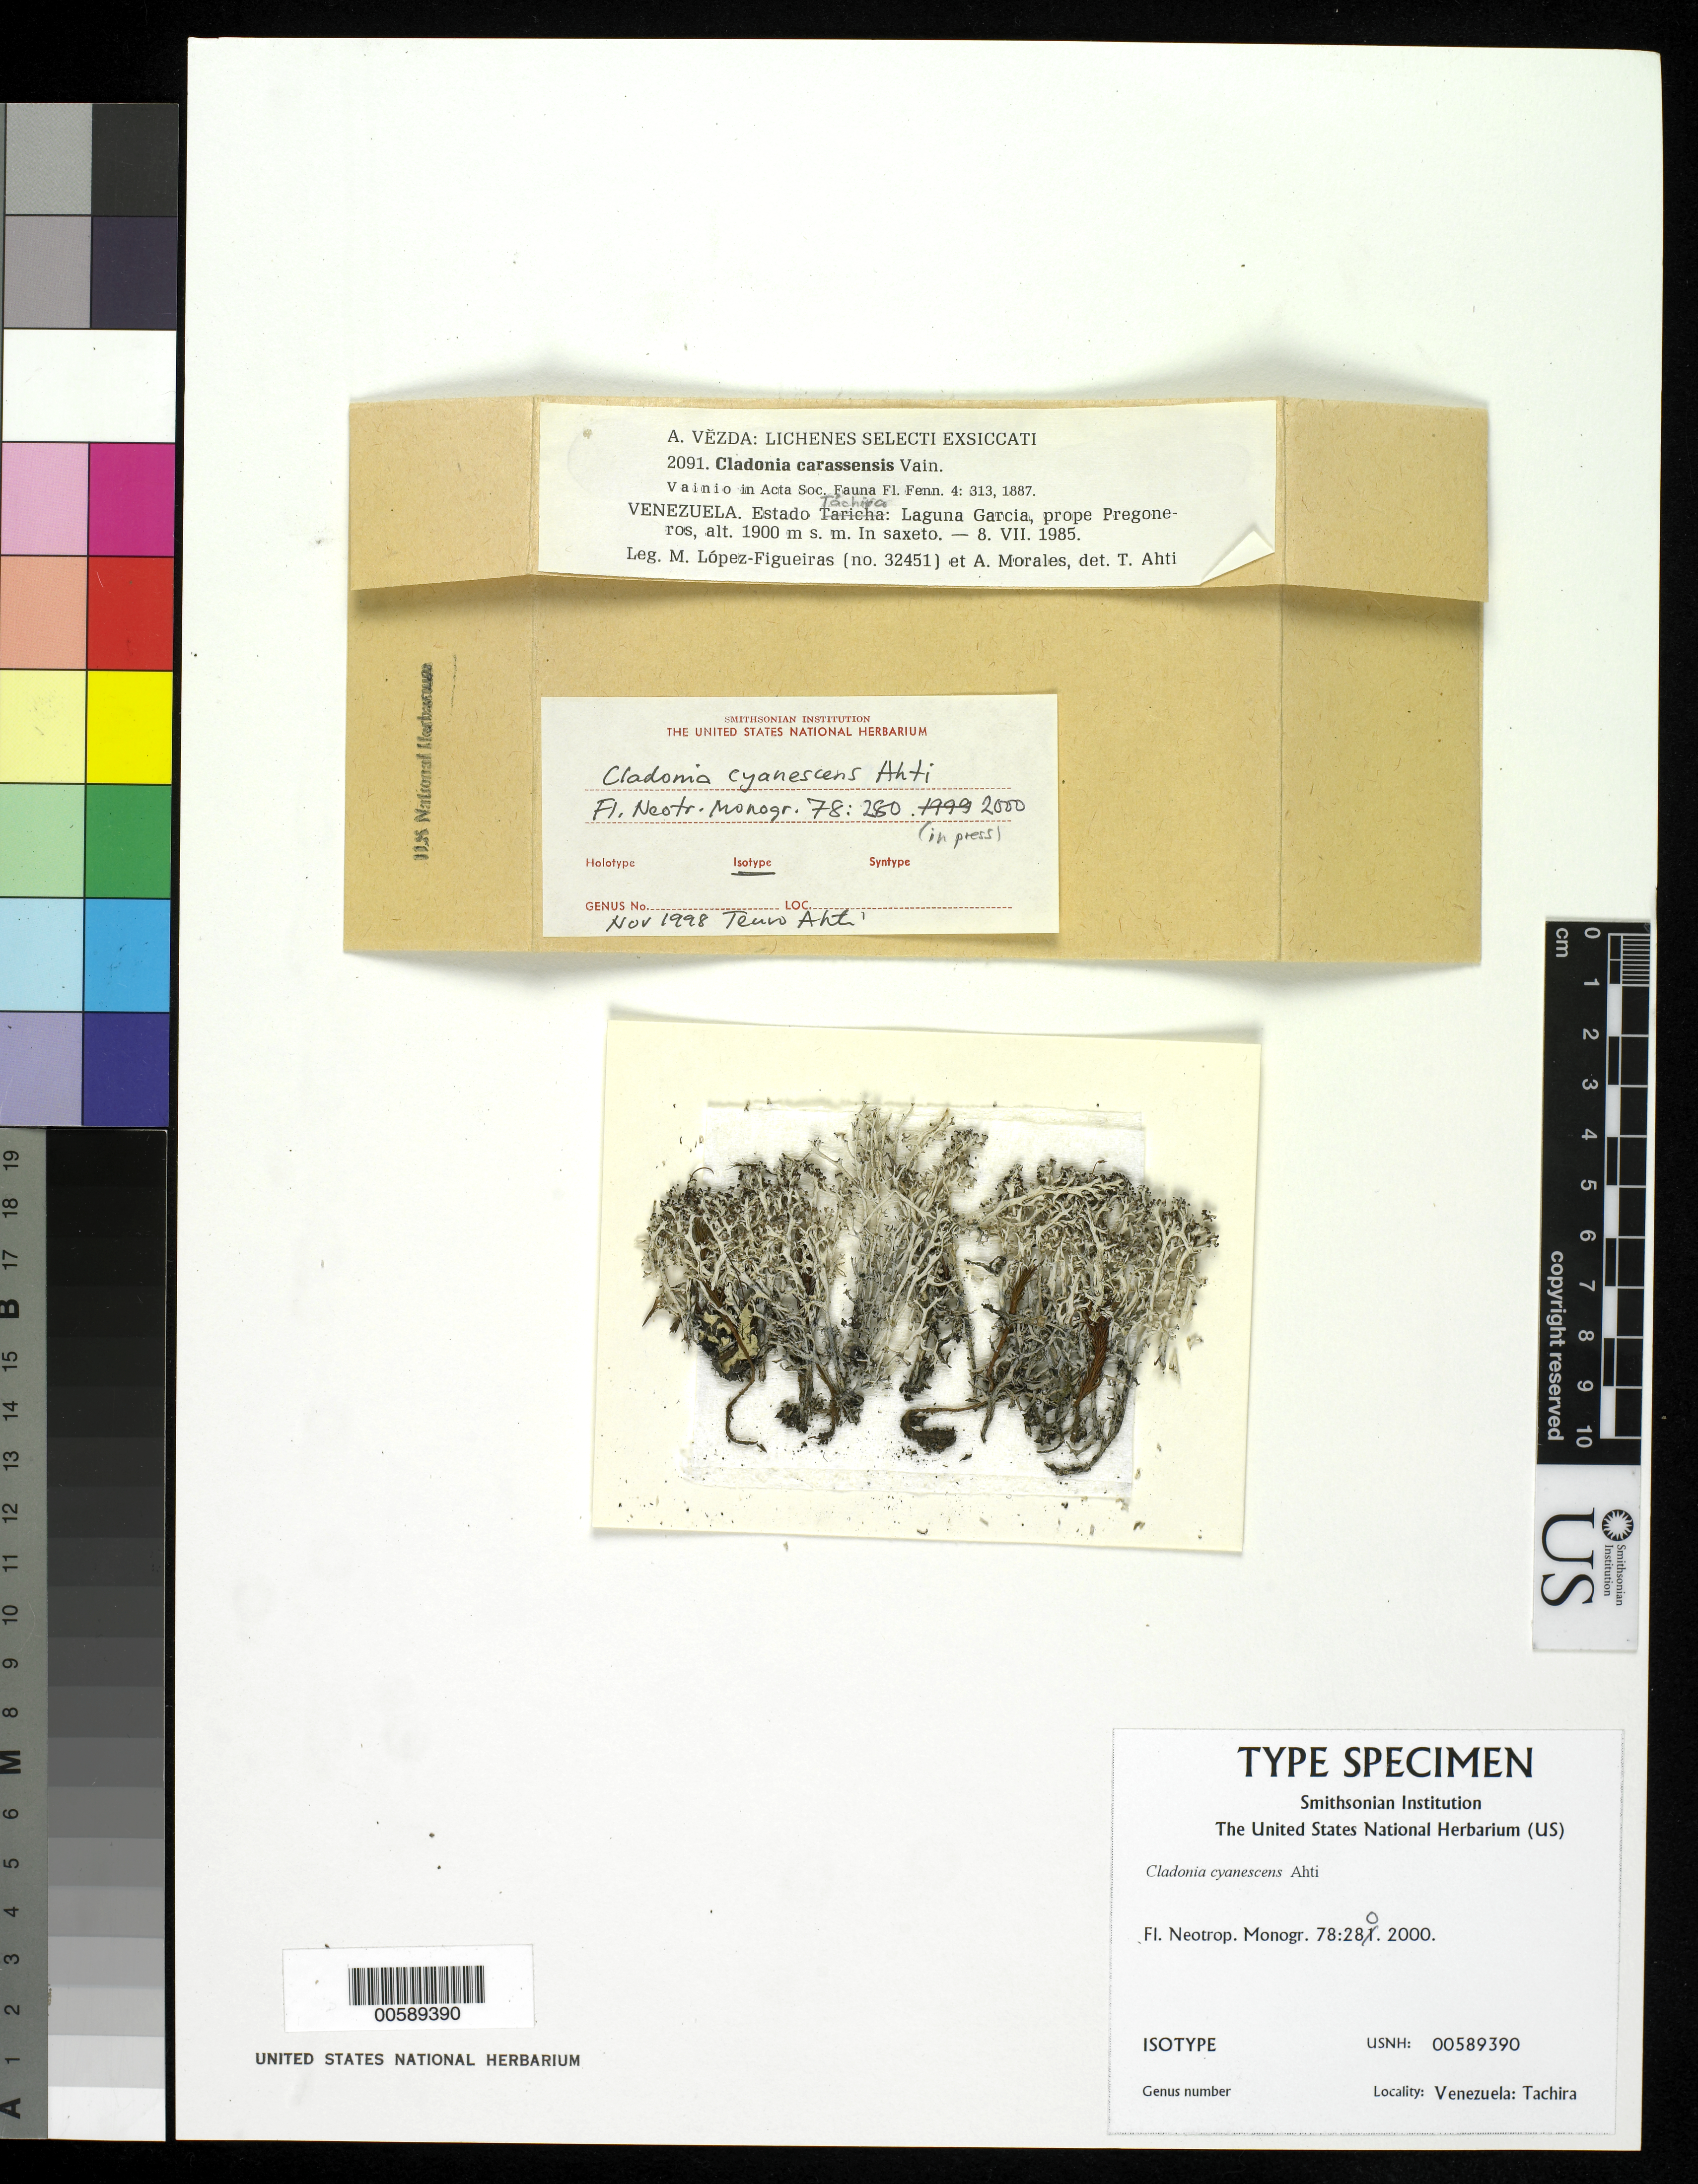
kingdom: Fungi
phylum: Ascomycota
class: Lecanoromycetes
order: Lecanorales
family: Cladoniaceae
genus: Cladonia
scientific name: Cladonia cyanescens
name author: Ahti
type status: Isotype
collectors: M. López Figueiras & A. Morales-Mendez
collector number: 32451 (Vezda Exs. 2091)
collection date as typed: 08 Jul 1985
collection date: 1985-07-08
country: Venezuela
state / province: Tachira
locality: Laguna Garcia, prope Pregoneros. [Laguna Garcia, near Pregoneros.]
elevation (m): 1900